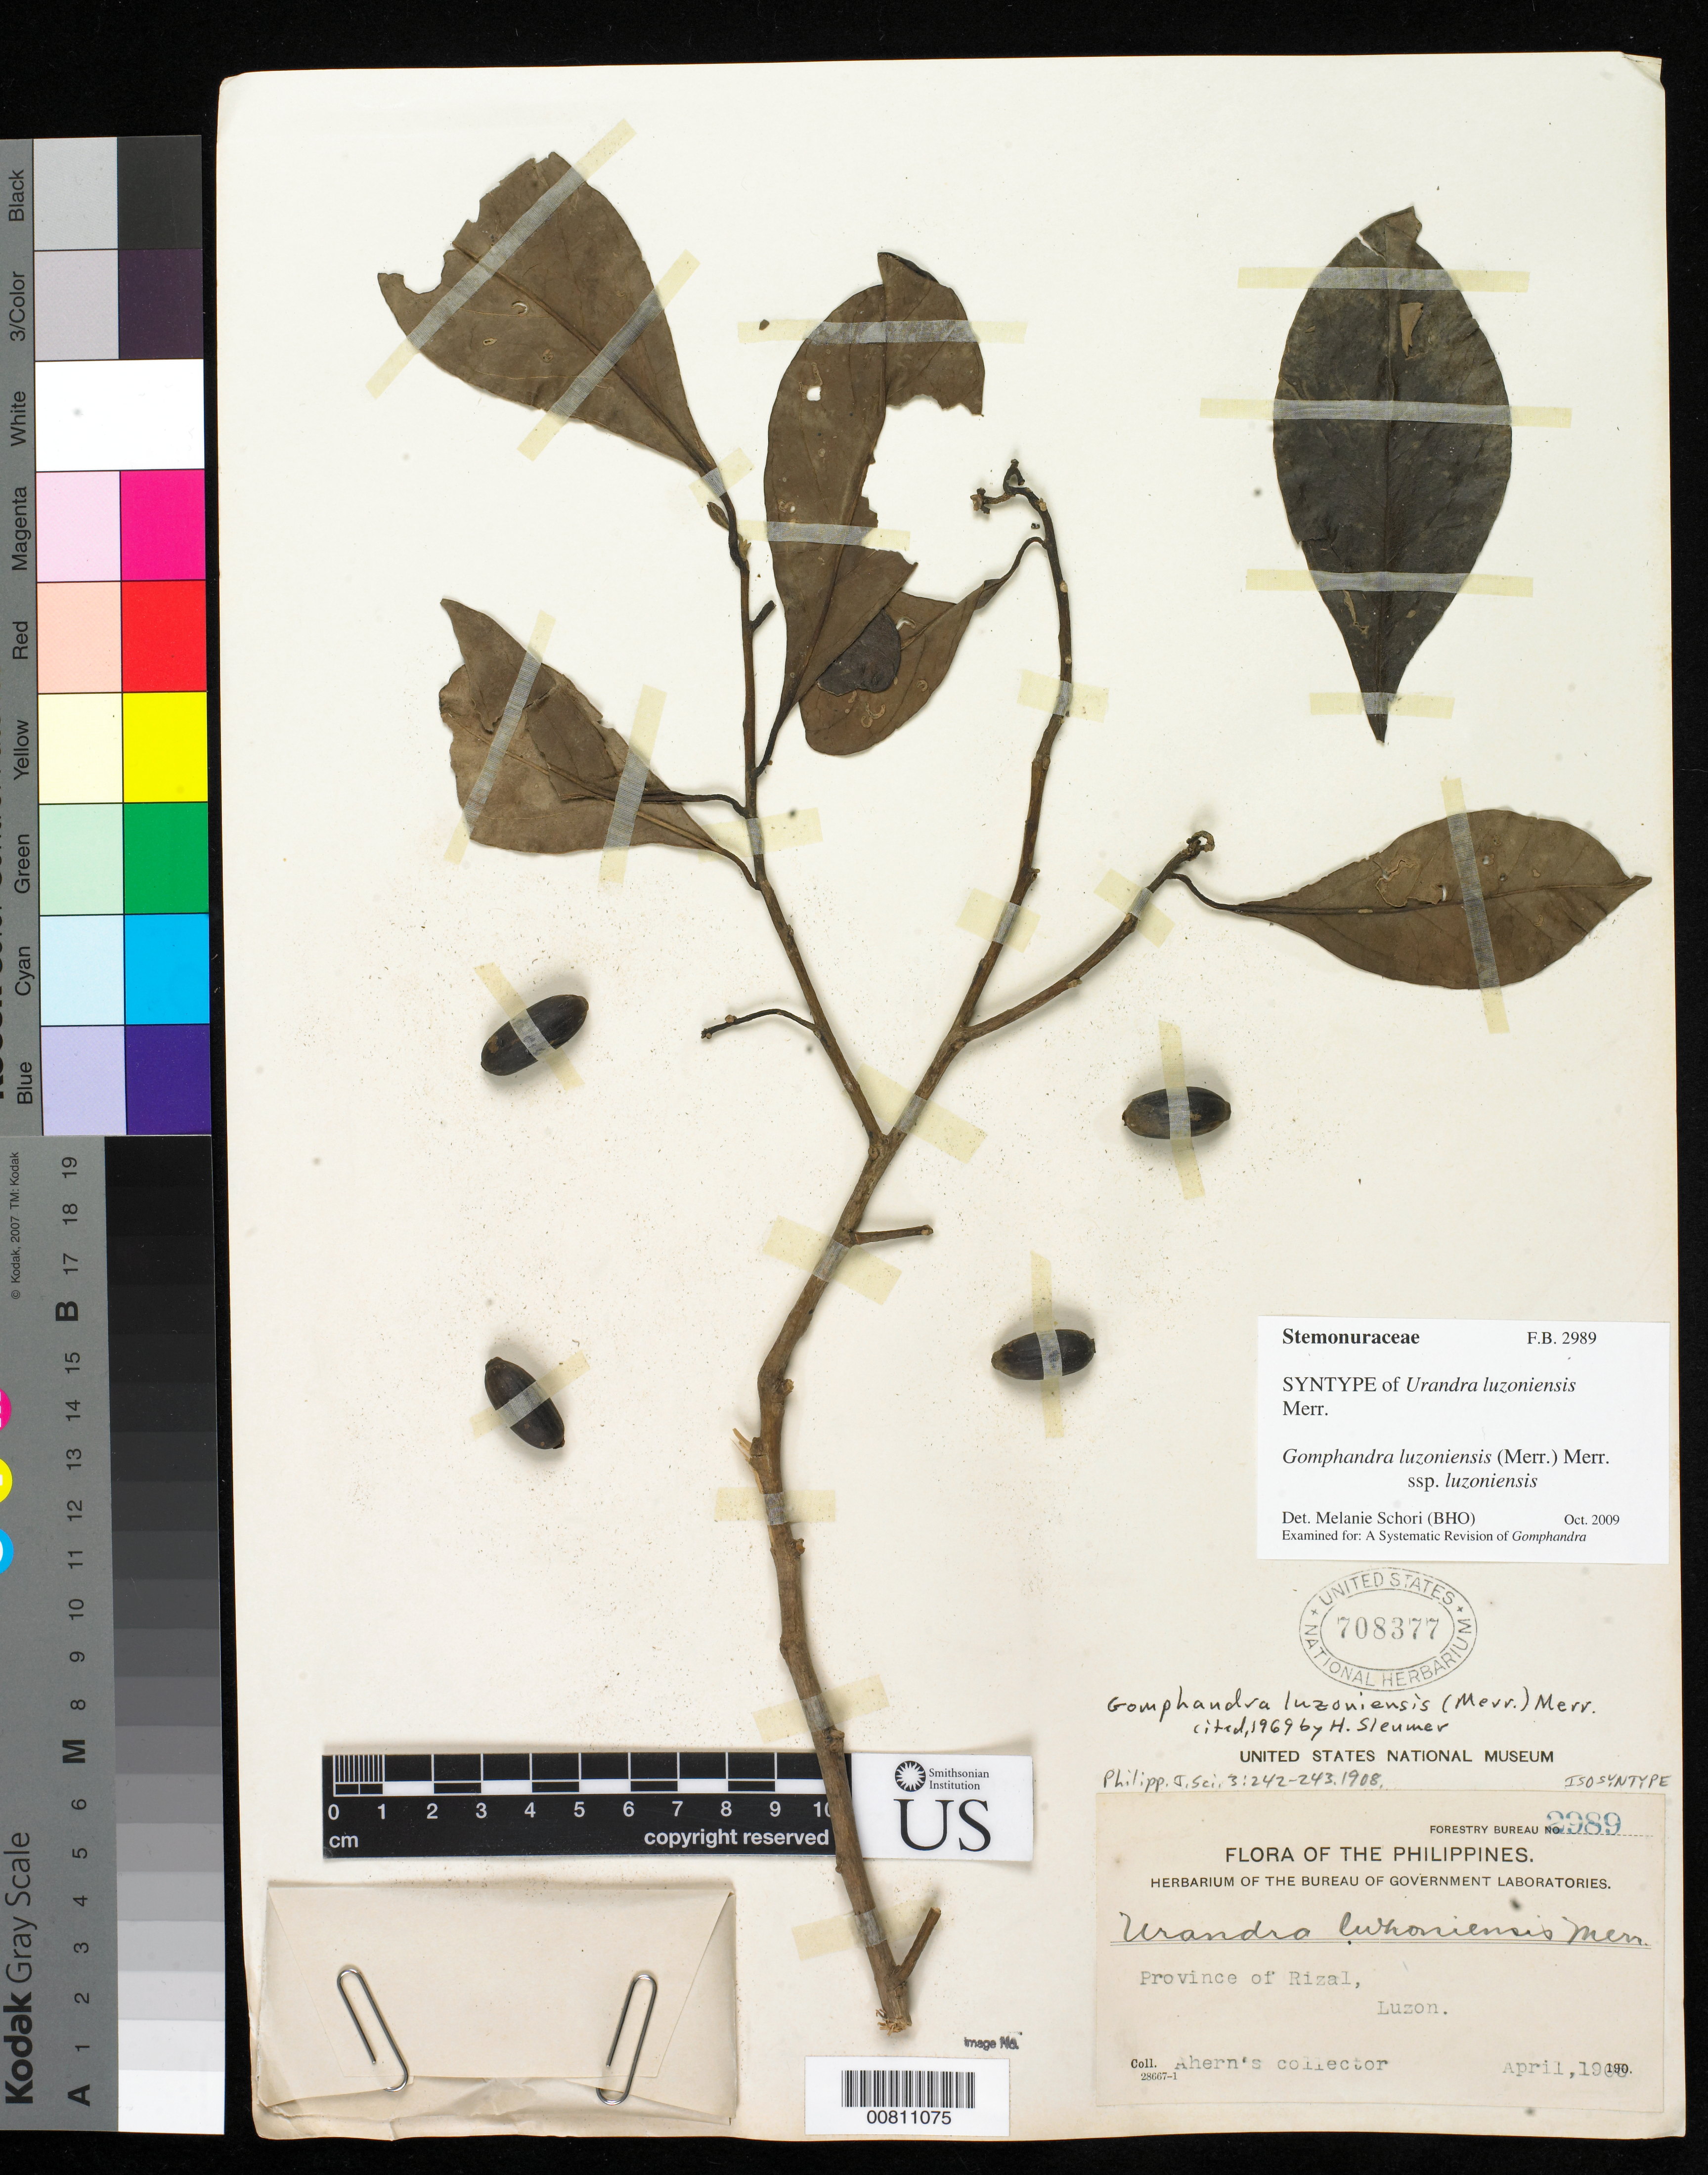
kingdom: Plantae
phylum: Tracheophyta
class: Magnoliopsida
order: Cardiopteridales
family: Stemonuraceae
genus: Urandra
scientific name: Urandra luzoniensis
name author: Merr.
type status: Isosyntype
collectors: Ahern's collector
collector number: For. Bur. 2989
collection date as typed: Apr 1905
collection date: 1905-04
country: Philippines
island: Luzon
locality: Province of Rizal, Luzon.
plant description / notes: Cited 1969 by H. Sleumer.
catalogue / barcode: US 708377